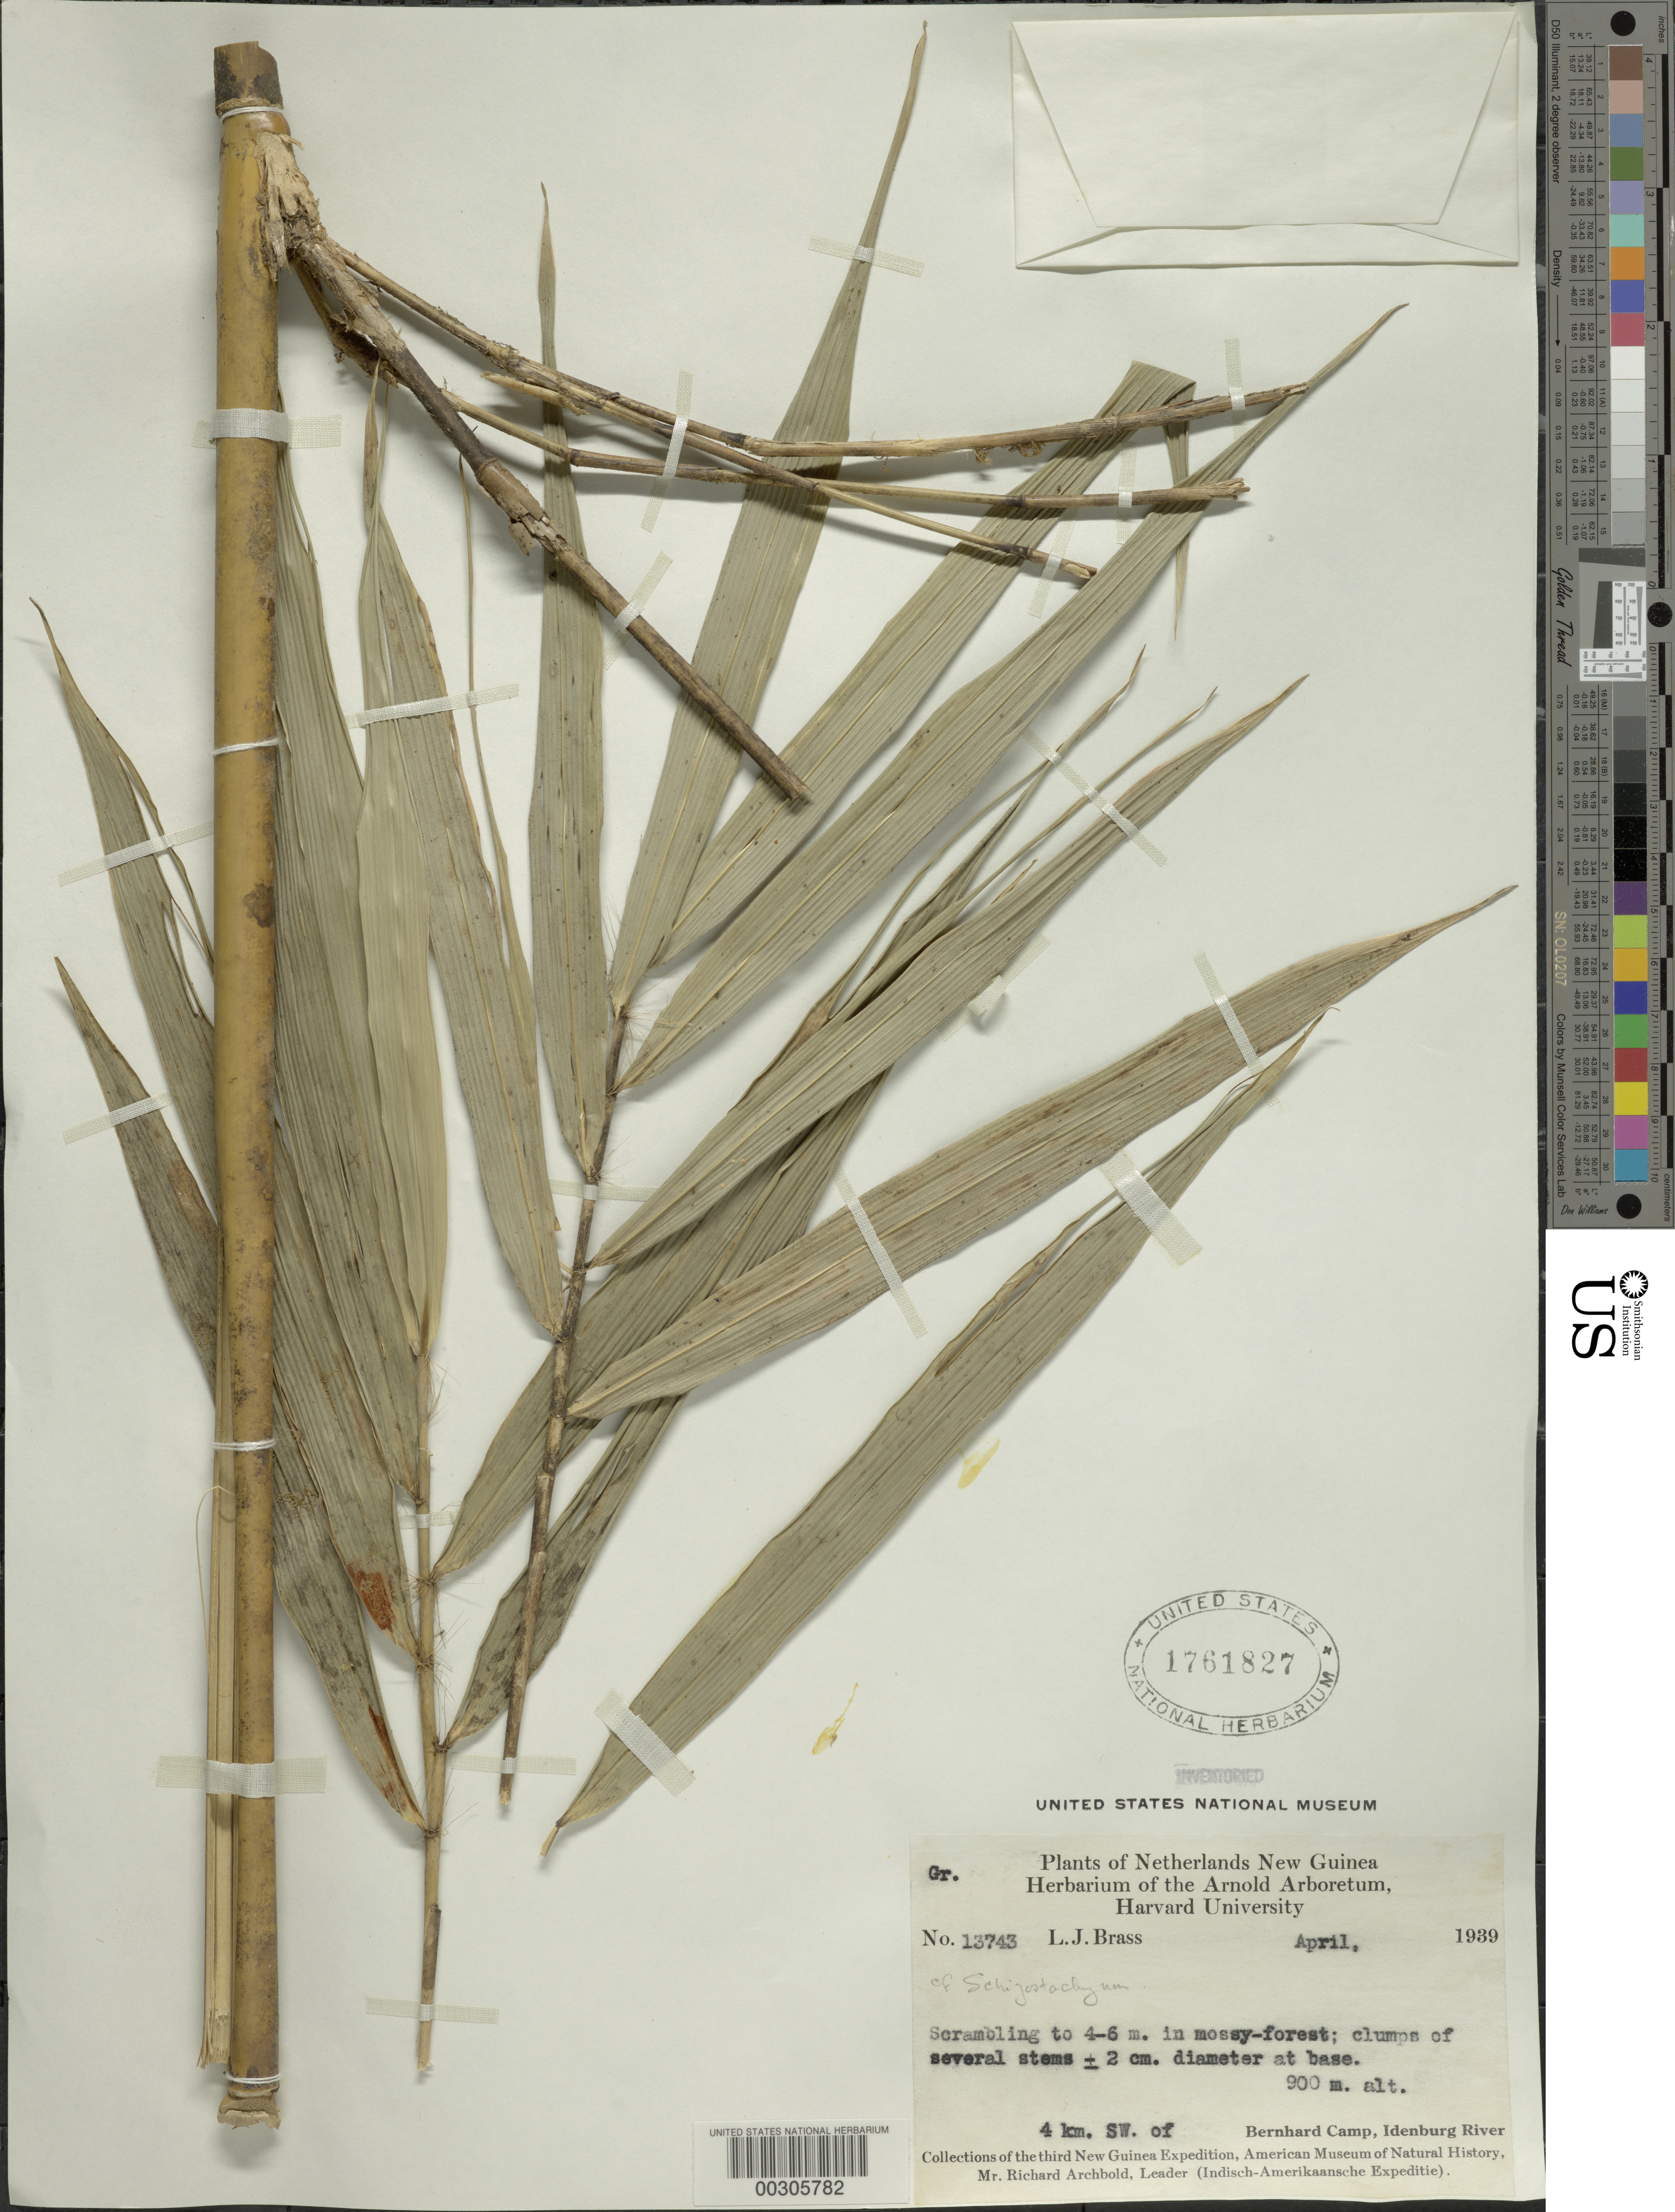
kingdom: Plantae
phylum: Tracheophyta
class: Liliopsida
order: Poales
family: Poaceae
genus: Schizostachyum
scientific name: Schizostachyum sp.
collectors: L. J. Brass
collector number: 13743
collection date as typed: Apr 1939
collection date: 1939-04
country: Indonesia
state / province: Papua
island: New Guinea Island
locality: Idenberg rv. Irian Jaya.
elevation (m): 900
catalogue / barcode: US 1761827